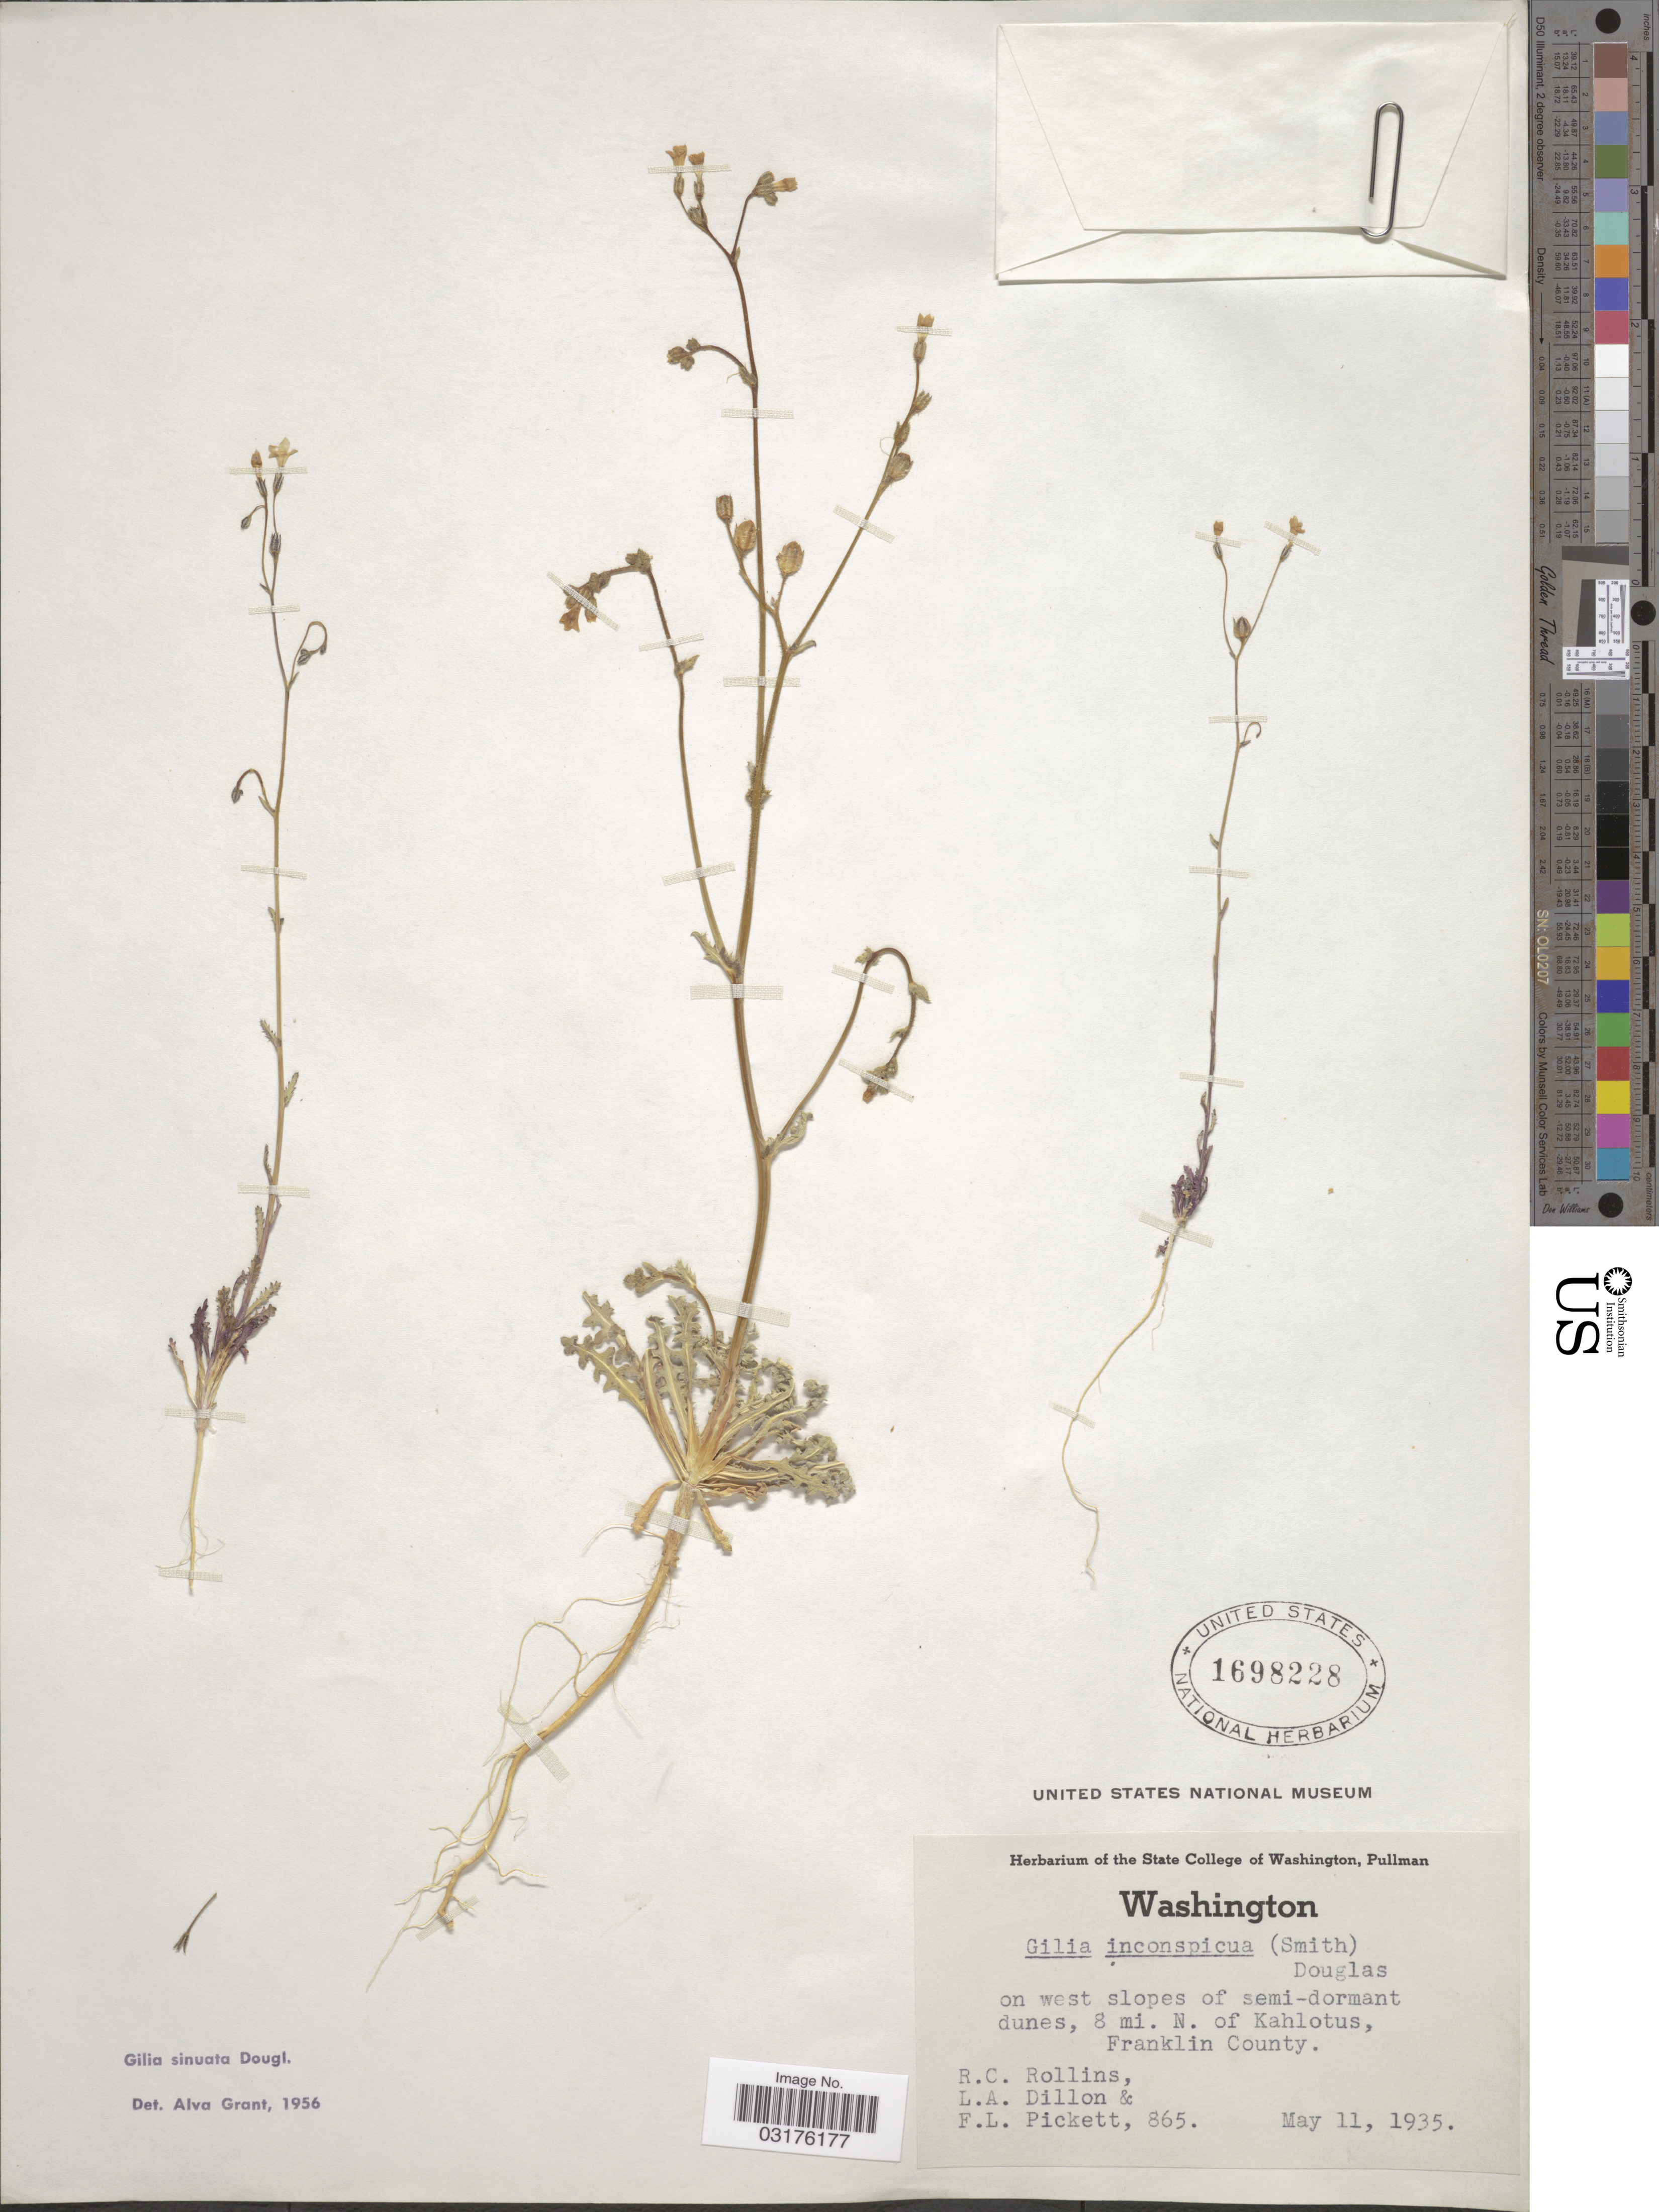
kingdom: Plantae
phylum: Tracheophyta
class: Magnoliopsida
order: Ericales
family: Polemoniaceae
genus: Gilia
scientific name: Gilia sinuata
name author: Douglas ex Benth.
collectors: R. C. Rollins, L. Dillon & F. Pickett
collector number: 865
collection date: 1935-05-11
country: United States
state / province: Washington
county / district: Franklin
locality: On west slopes of semi-dormant dunes, 8 mi. N. of Kahlotus, Franklin County.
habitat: on west slopes of semi-dermant dunes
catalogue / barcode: US 1698228